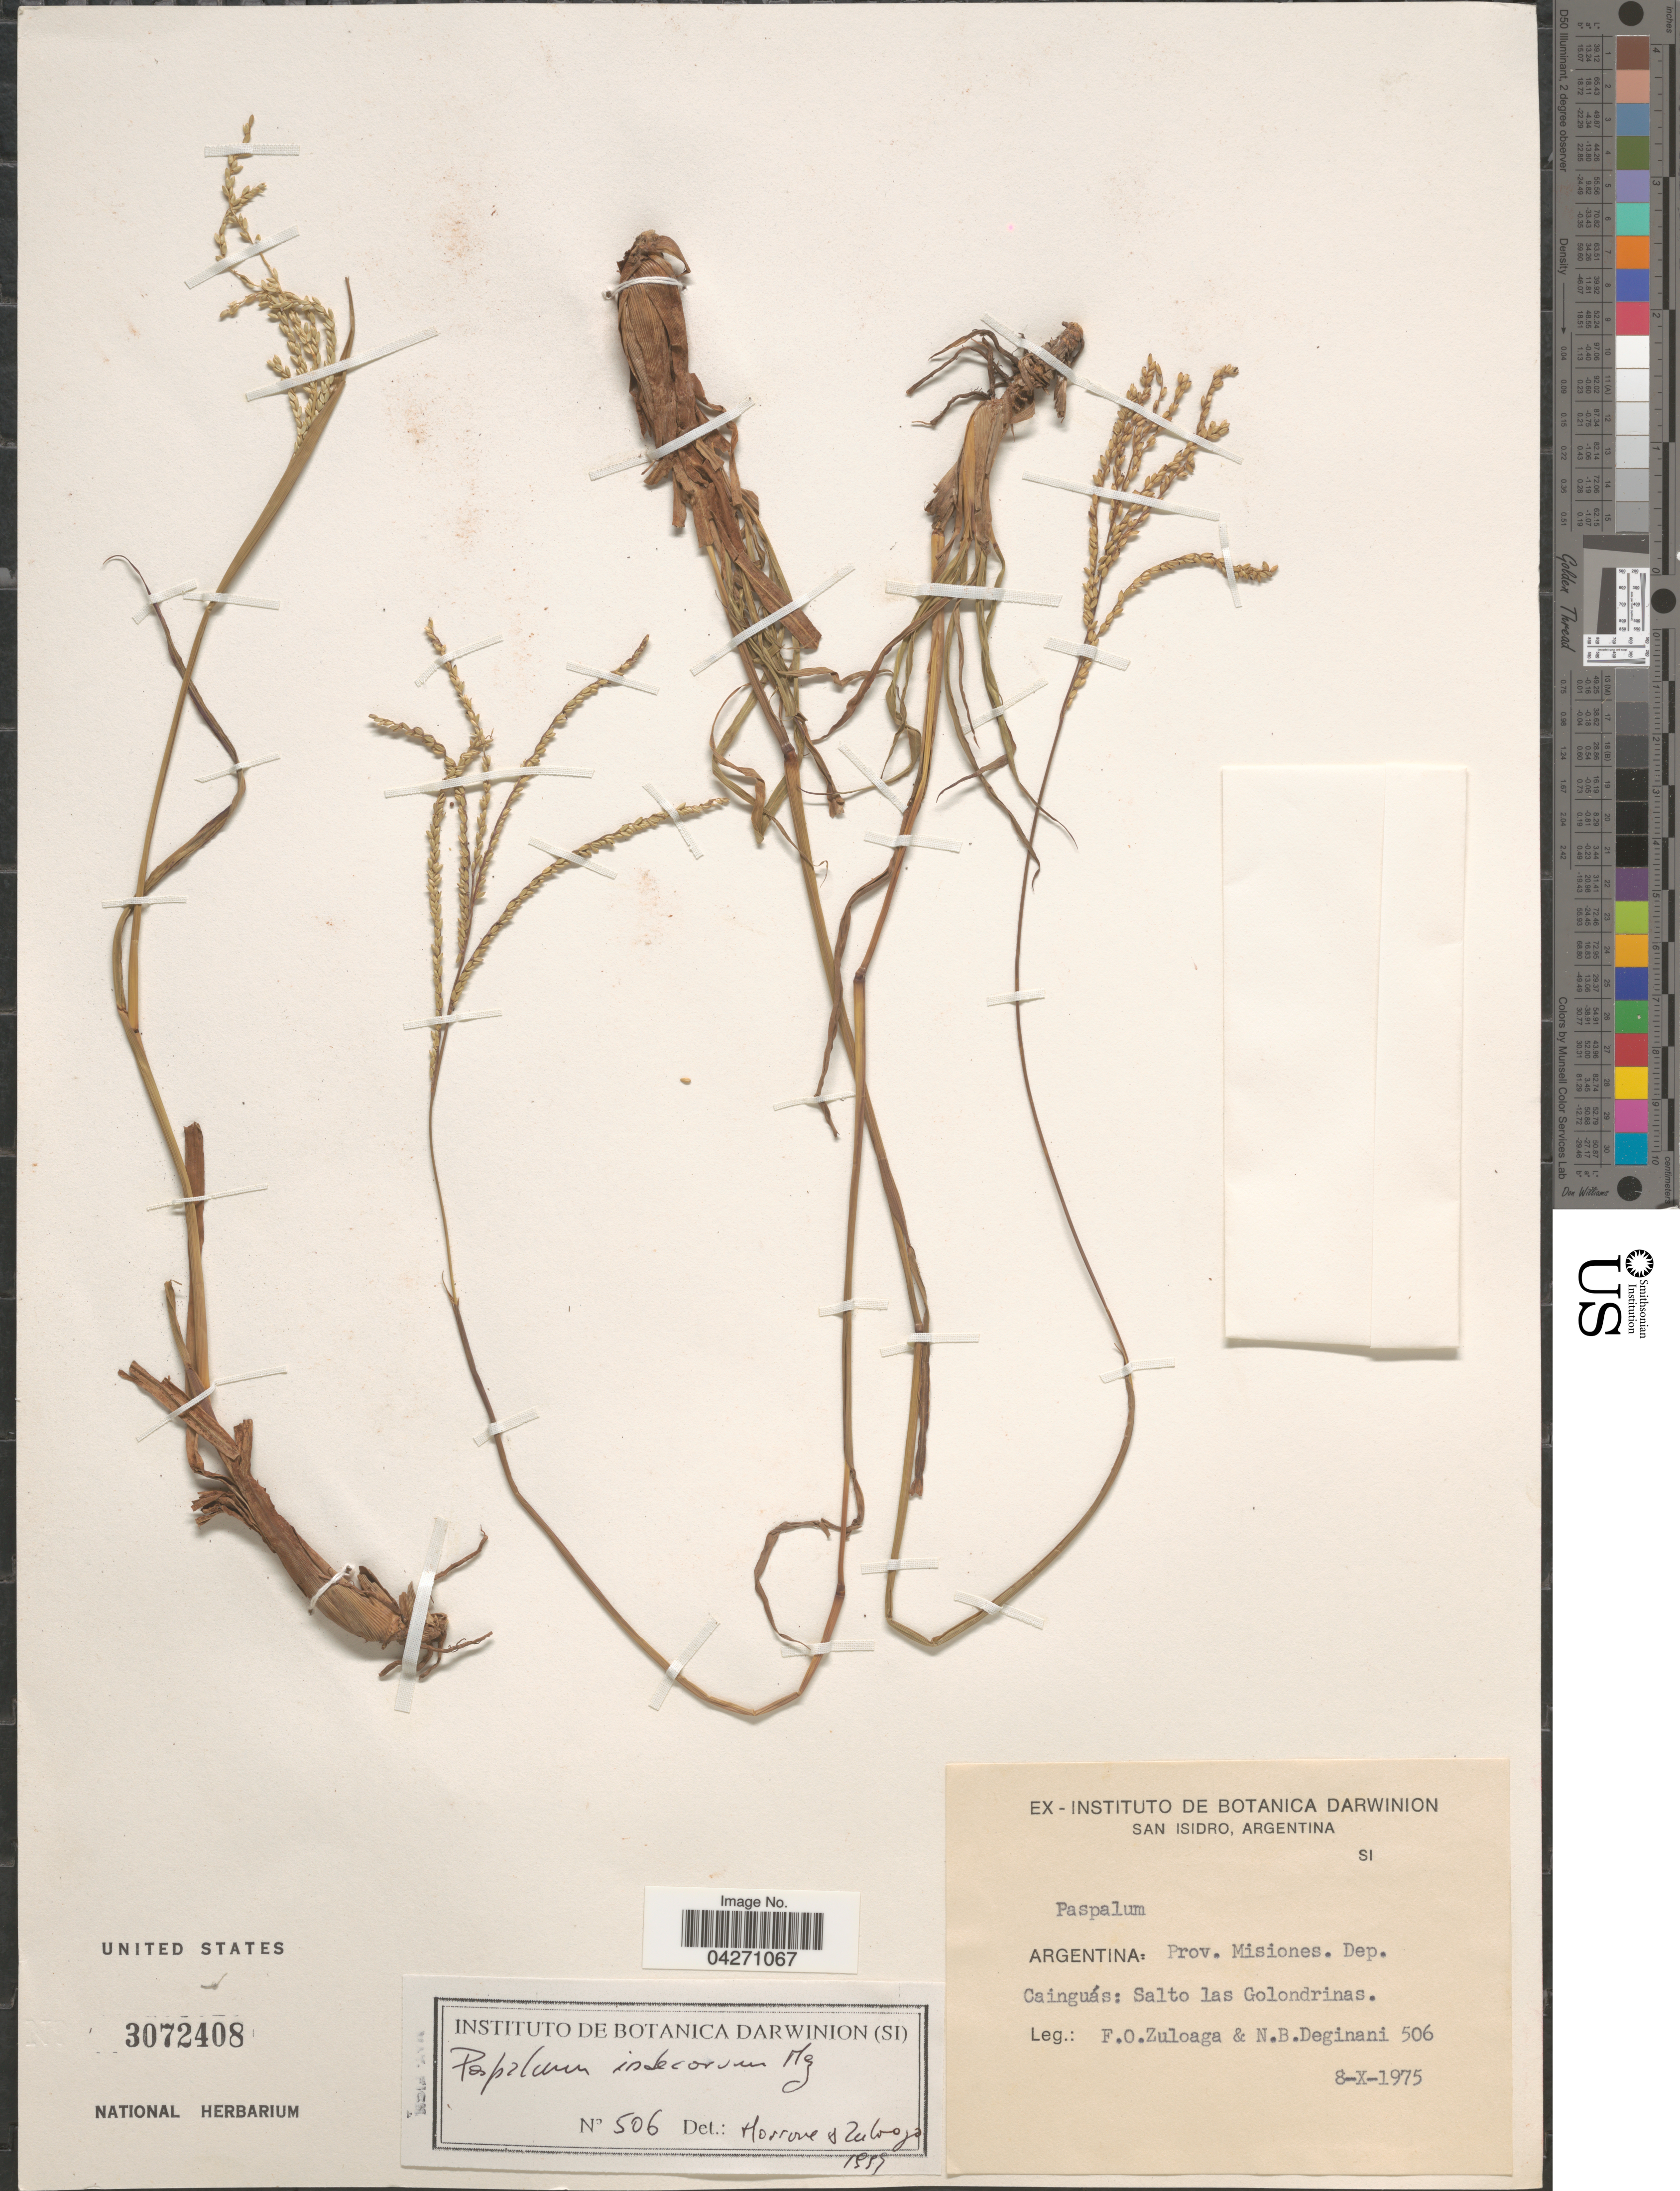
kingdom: Plantae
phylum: Tracheophyta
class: Liliopsida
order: Poales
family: Poaceae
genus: Paspalum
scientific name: Paspalum indecorum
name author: Mez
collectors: F. O. Zuloaga & N. Deginani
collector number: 506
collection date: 1975-10-08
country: Argentina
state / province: Misiones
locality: San Isidro. Prov. Misiones. Dep. Cainguás: Salto las Golondrinas.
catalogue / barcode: US 3072408